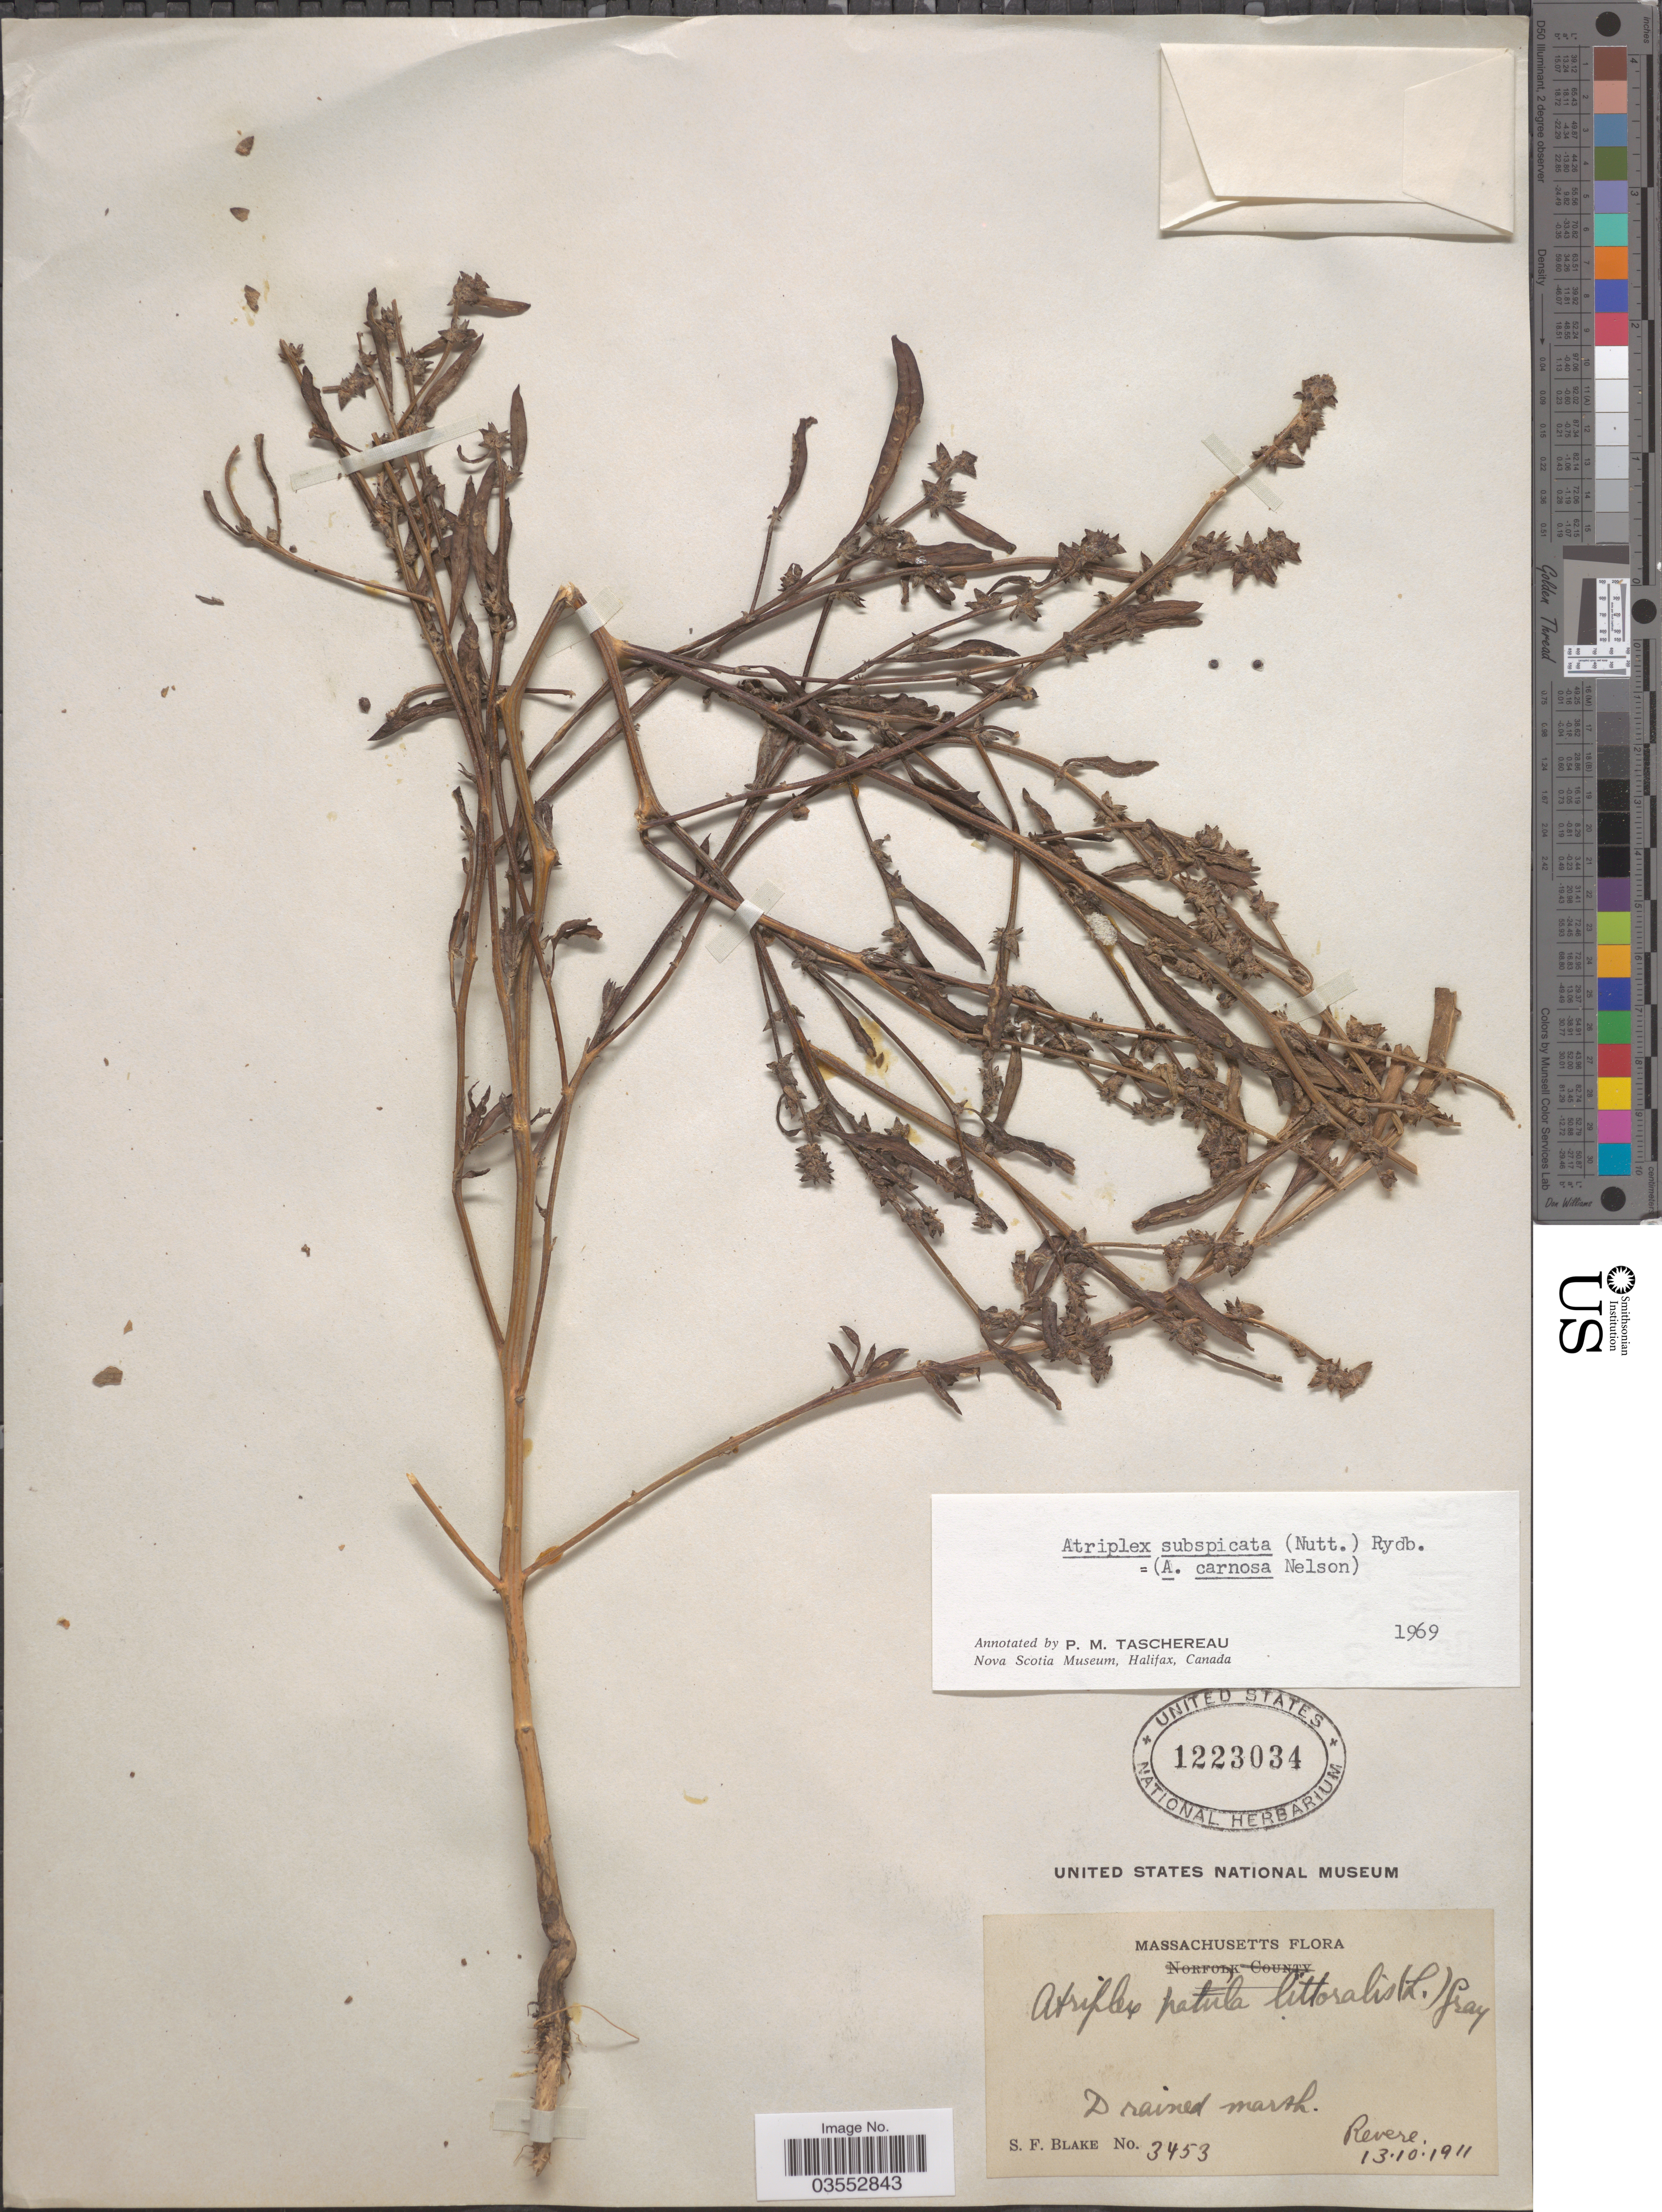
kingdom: Plantae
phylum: Tracheophyta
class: Magnoliopsida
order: Caryophyllales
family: Amaranthaceae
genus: Atriplex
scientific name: Atriplex subspicata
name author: (Nutt.) Rydb.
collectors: S. Blake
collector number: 3453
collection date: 1911-10-13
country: United States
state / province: Massachusetts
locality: Revere.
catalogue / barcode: US 1223034